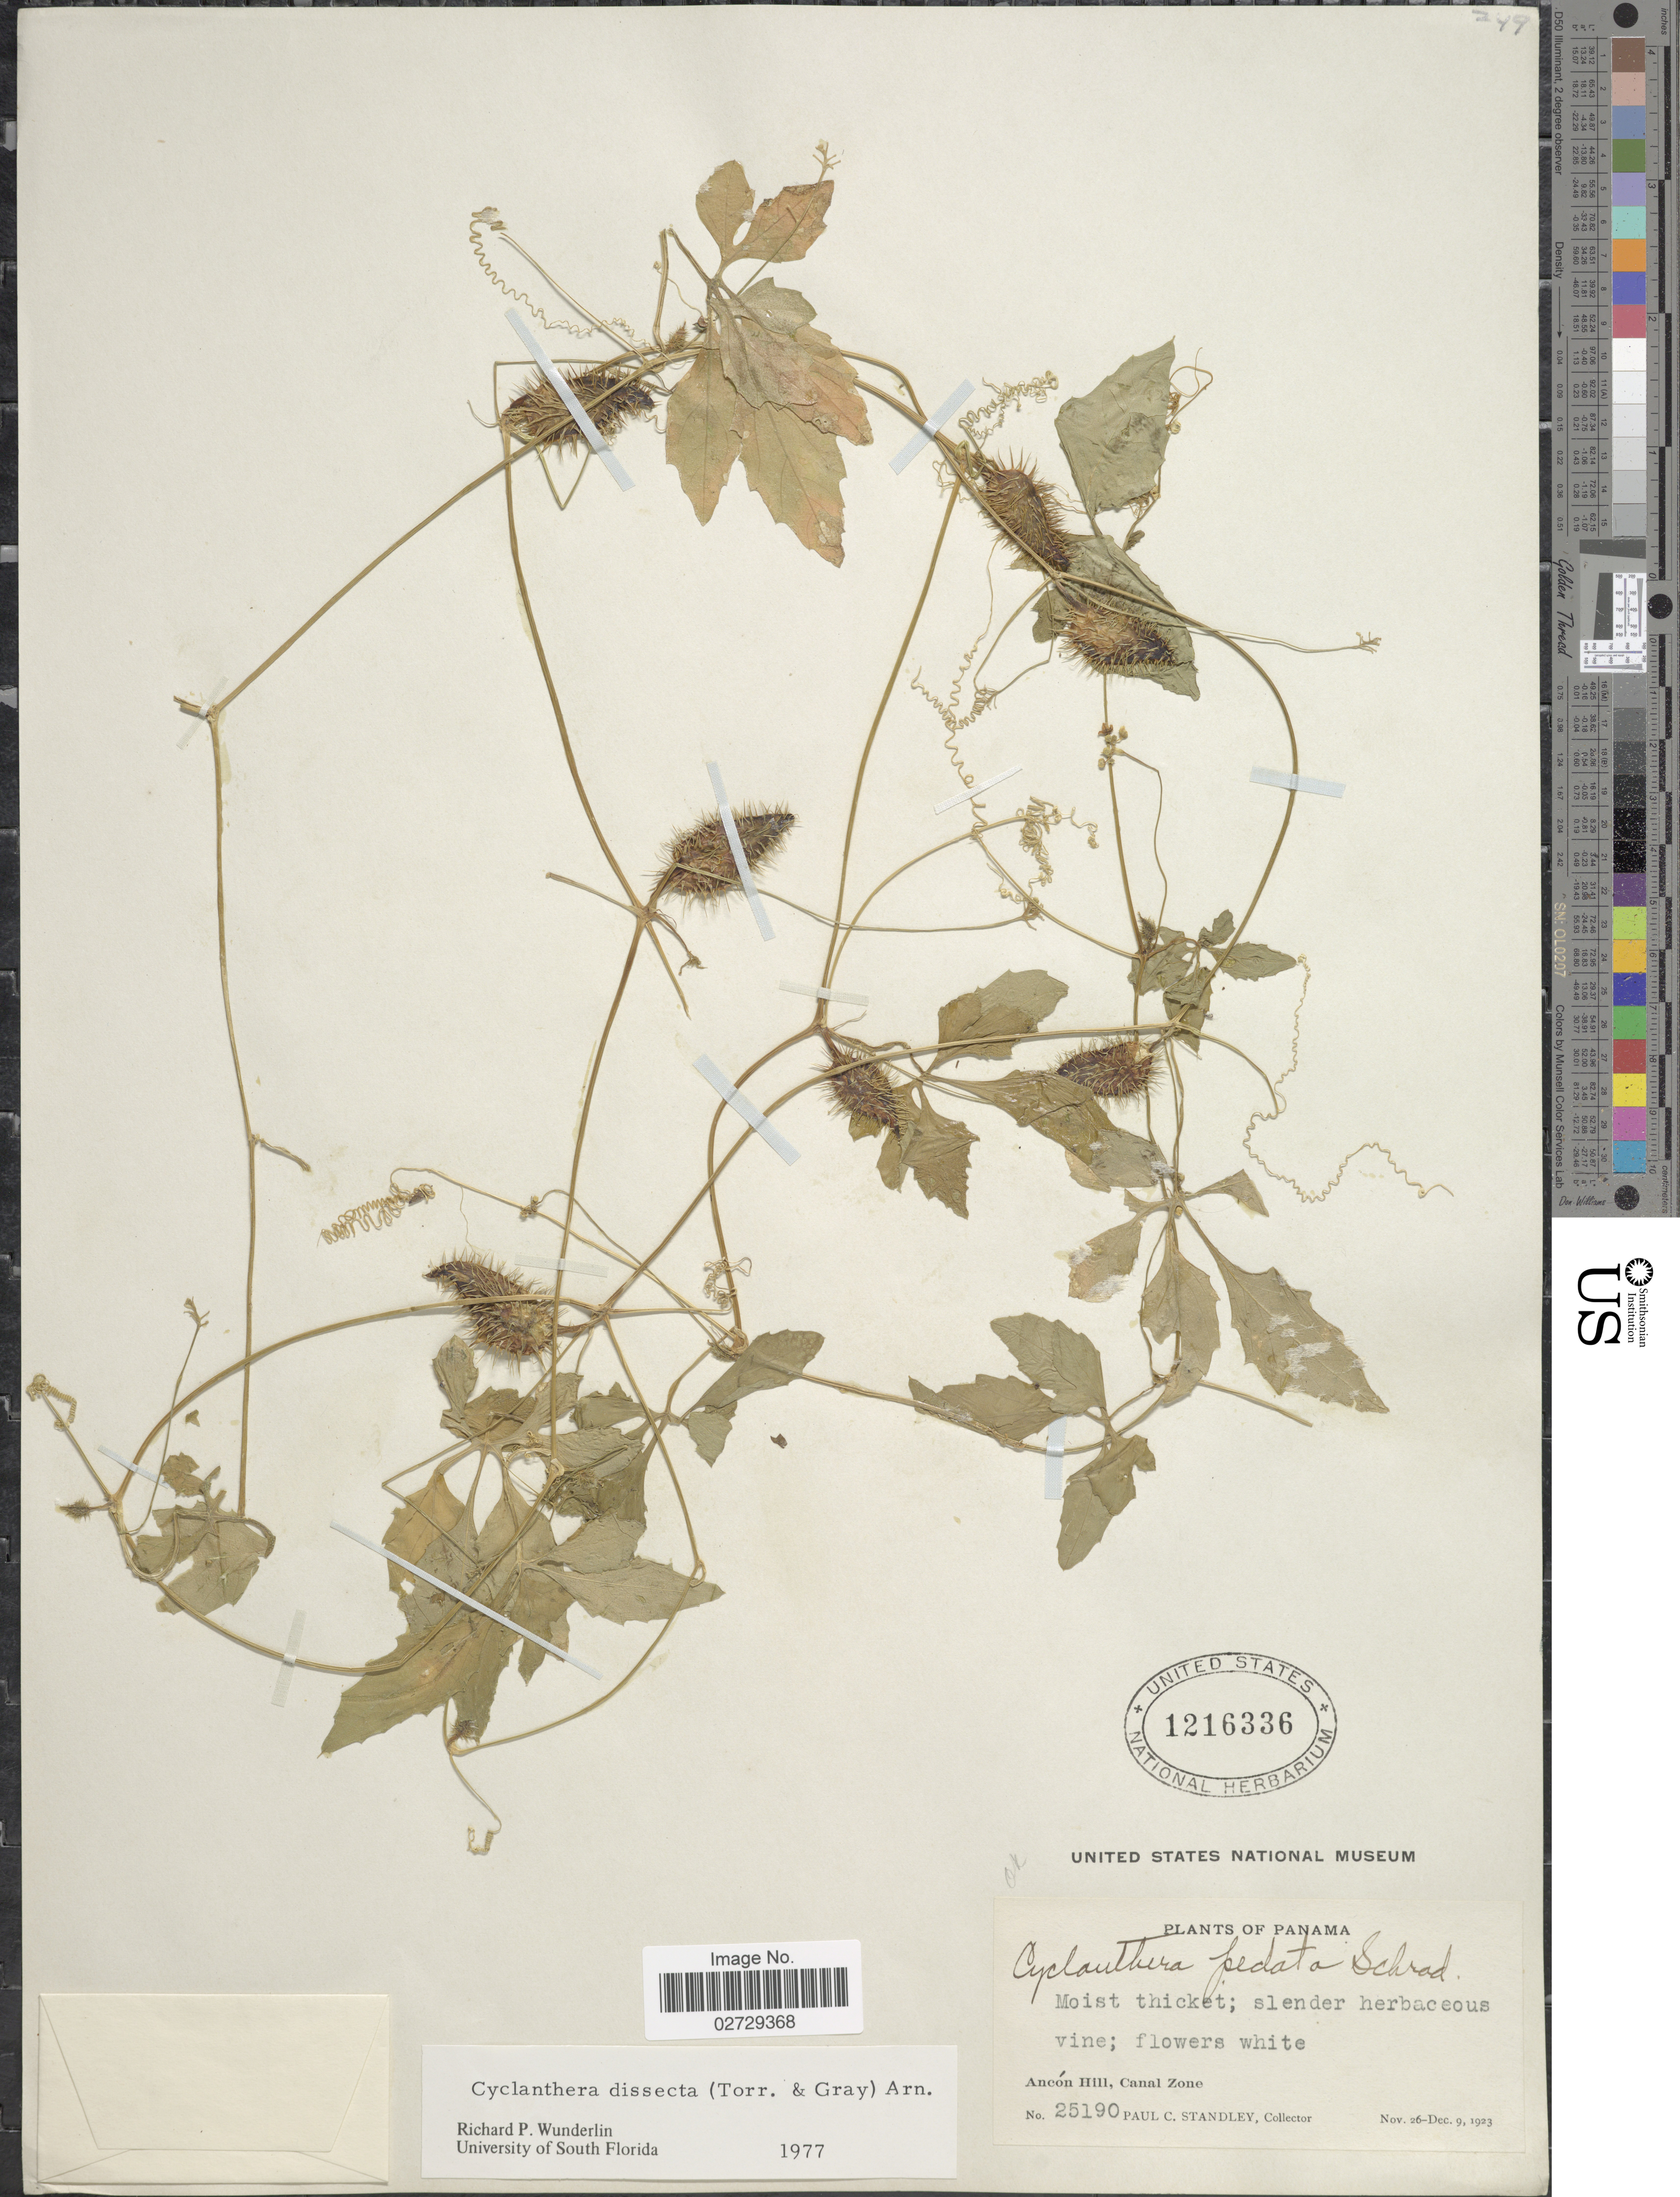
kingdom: Plantae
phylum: Tracheophyta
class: Magnoliopsida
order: Cucurbitales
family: Cucurbitaceae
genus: Cyclanthera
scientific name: Cyclanthera dissecta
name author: (Torr. & A. Gray) Arn.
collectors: P. C. Standley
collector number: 25190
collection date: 1923-11-26/1923-12-09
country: Panama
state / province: Colón / Panamá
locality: Ancón Hill, Canal Zone.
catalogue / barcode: US 1216336